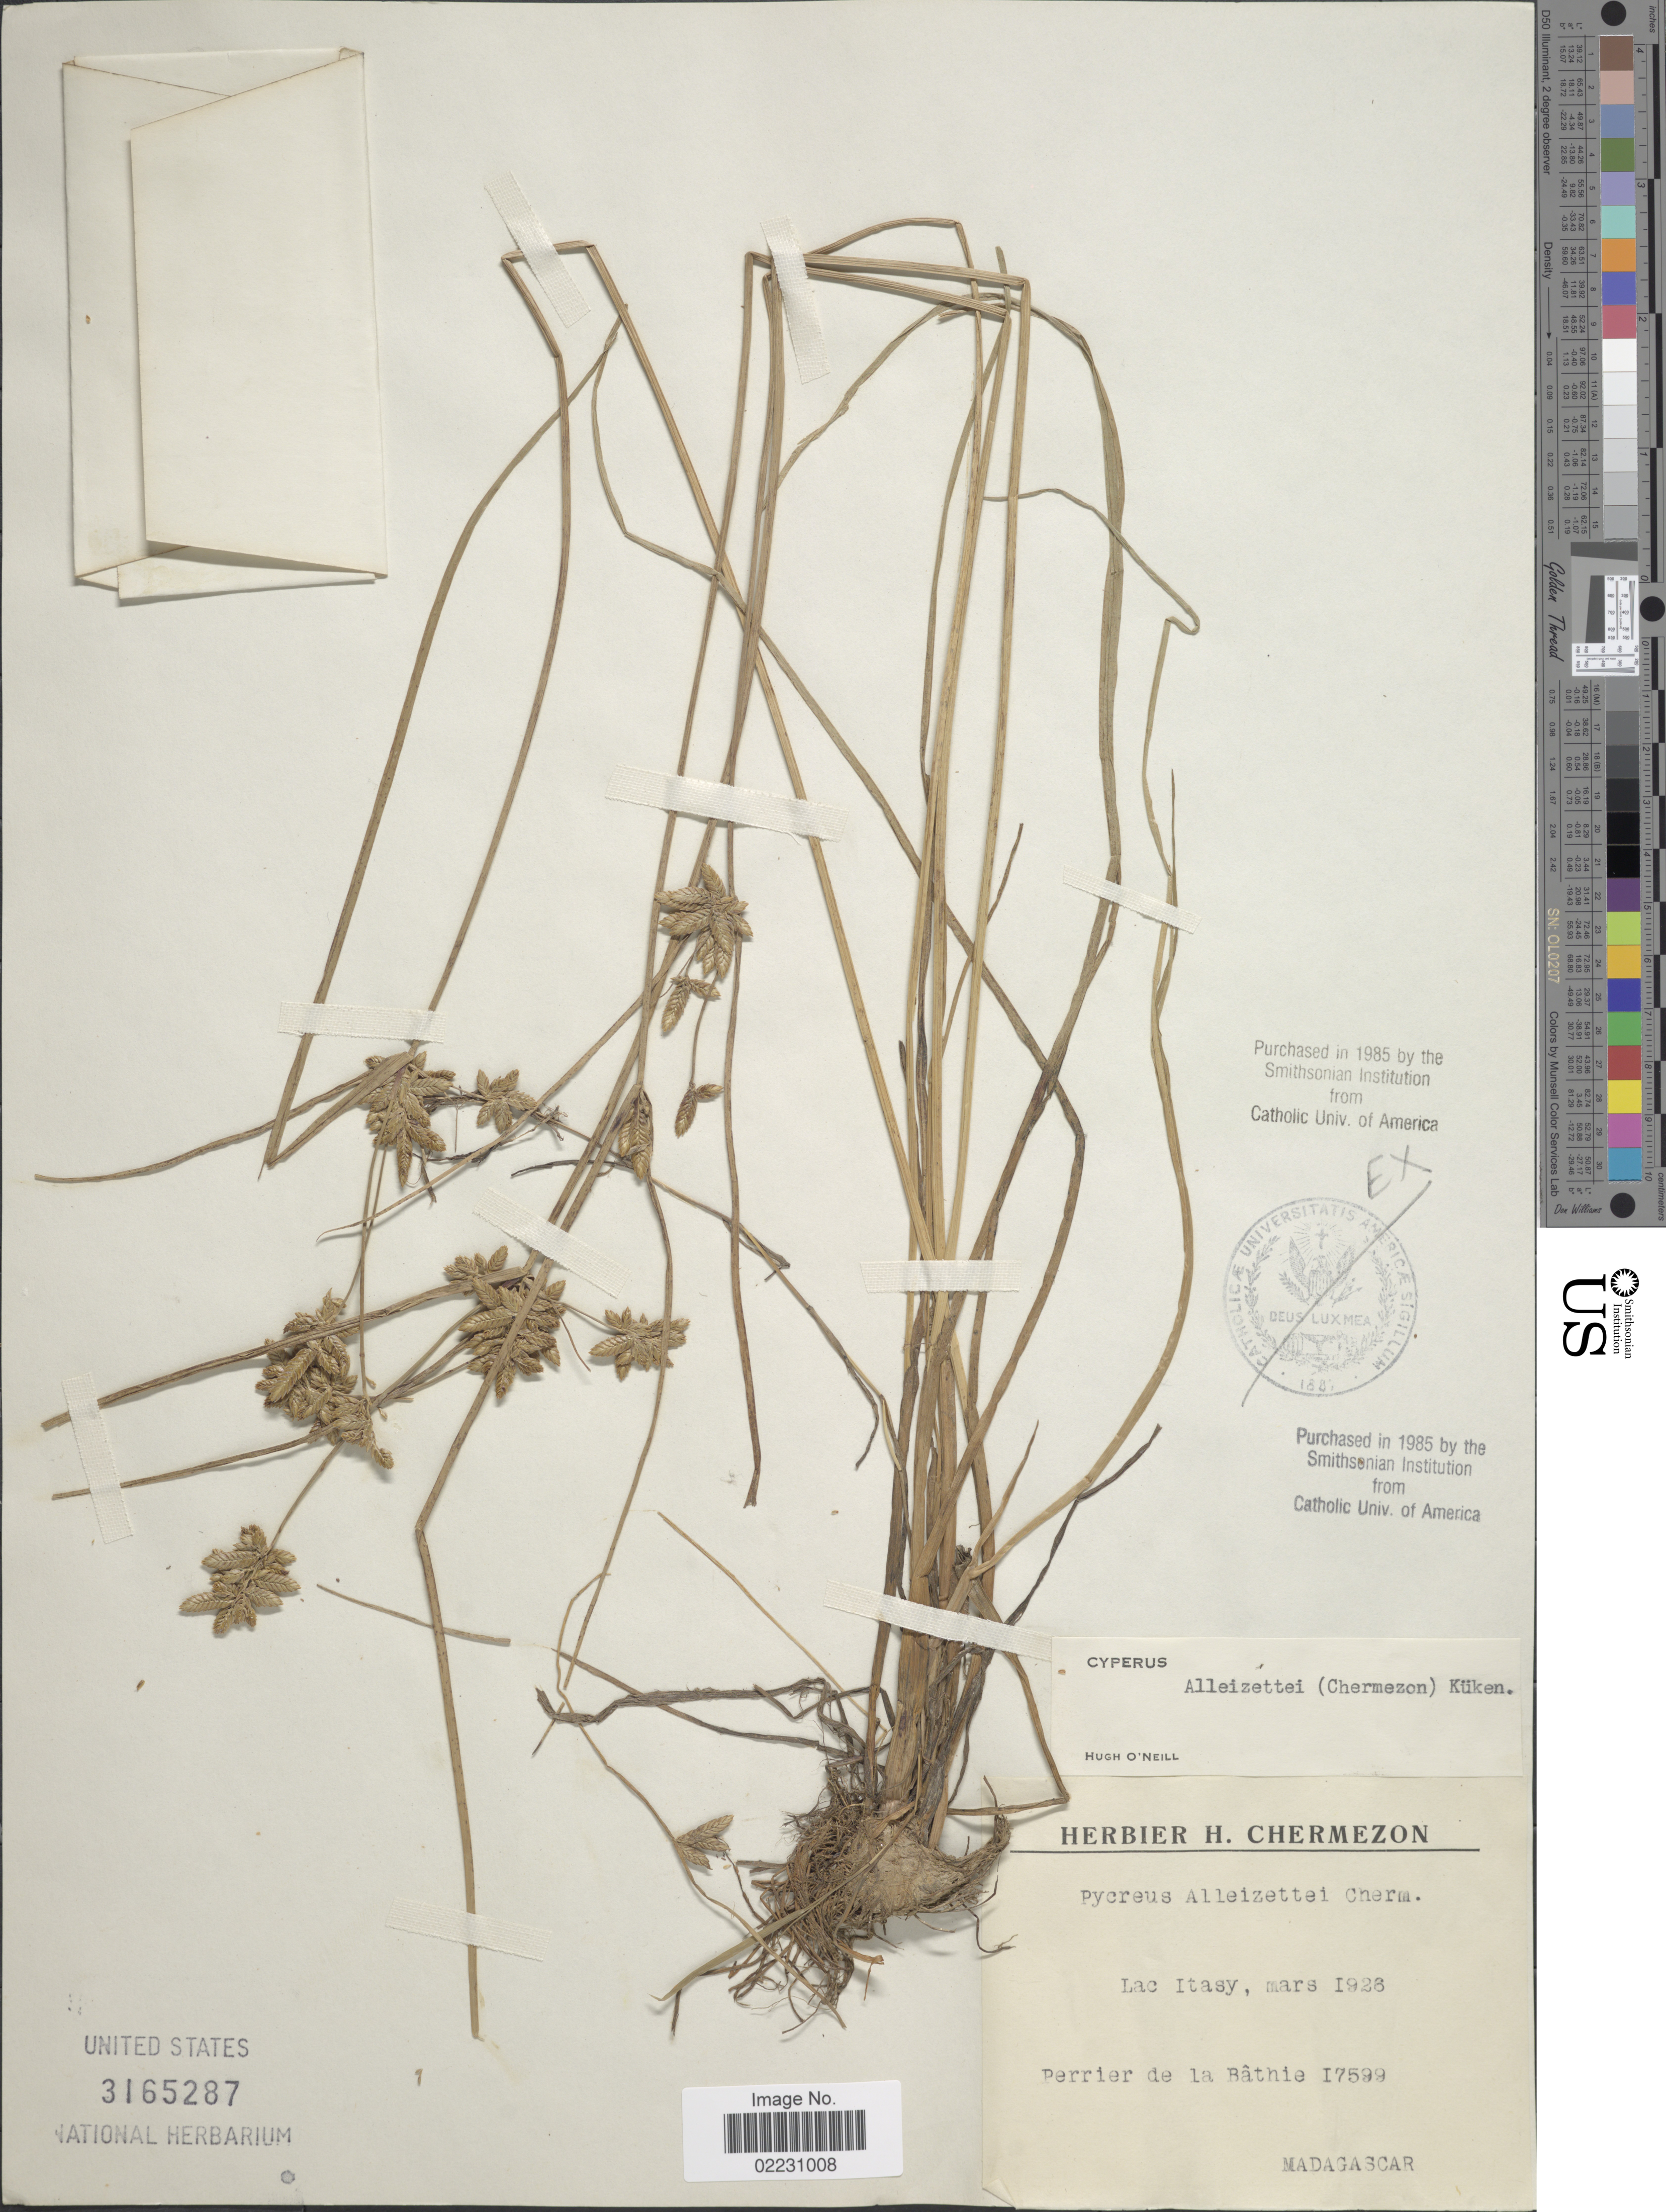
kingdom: Plantae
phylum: Tracheophyta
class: Liliopsida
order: Poales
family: Cyperaceae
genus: Cyperus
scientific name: Cyperus alleizettei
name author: (Cherm.) Kük.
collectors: Perrier de la Bâthie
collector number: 17599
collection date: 1926-03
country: Madagascar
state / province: Itasy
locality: Lac Itasy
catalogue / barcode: US 3165287